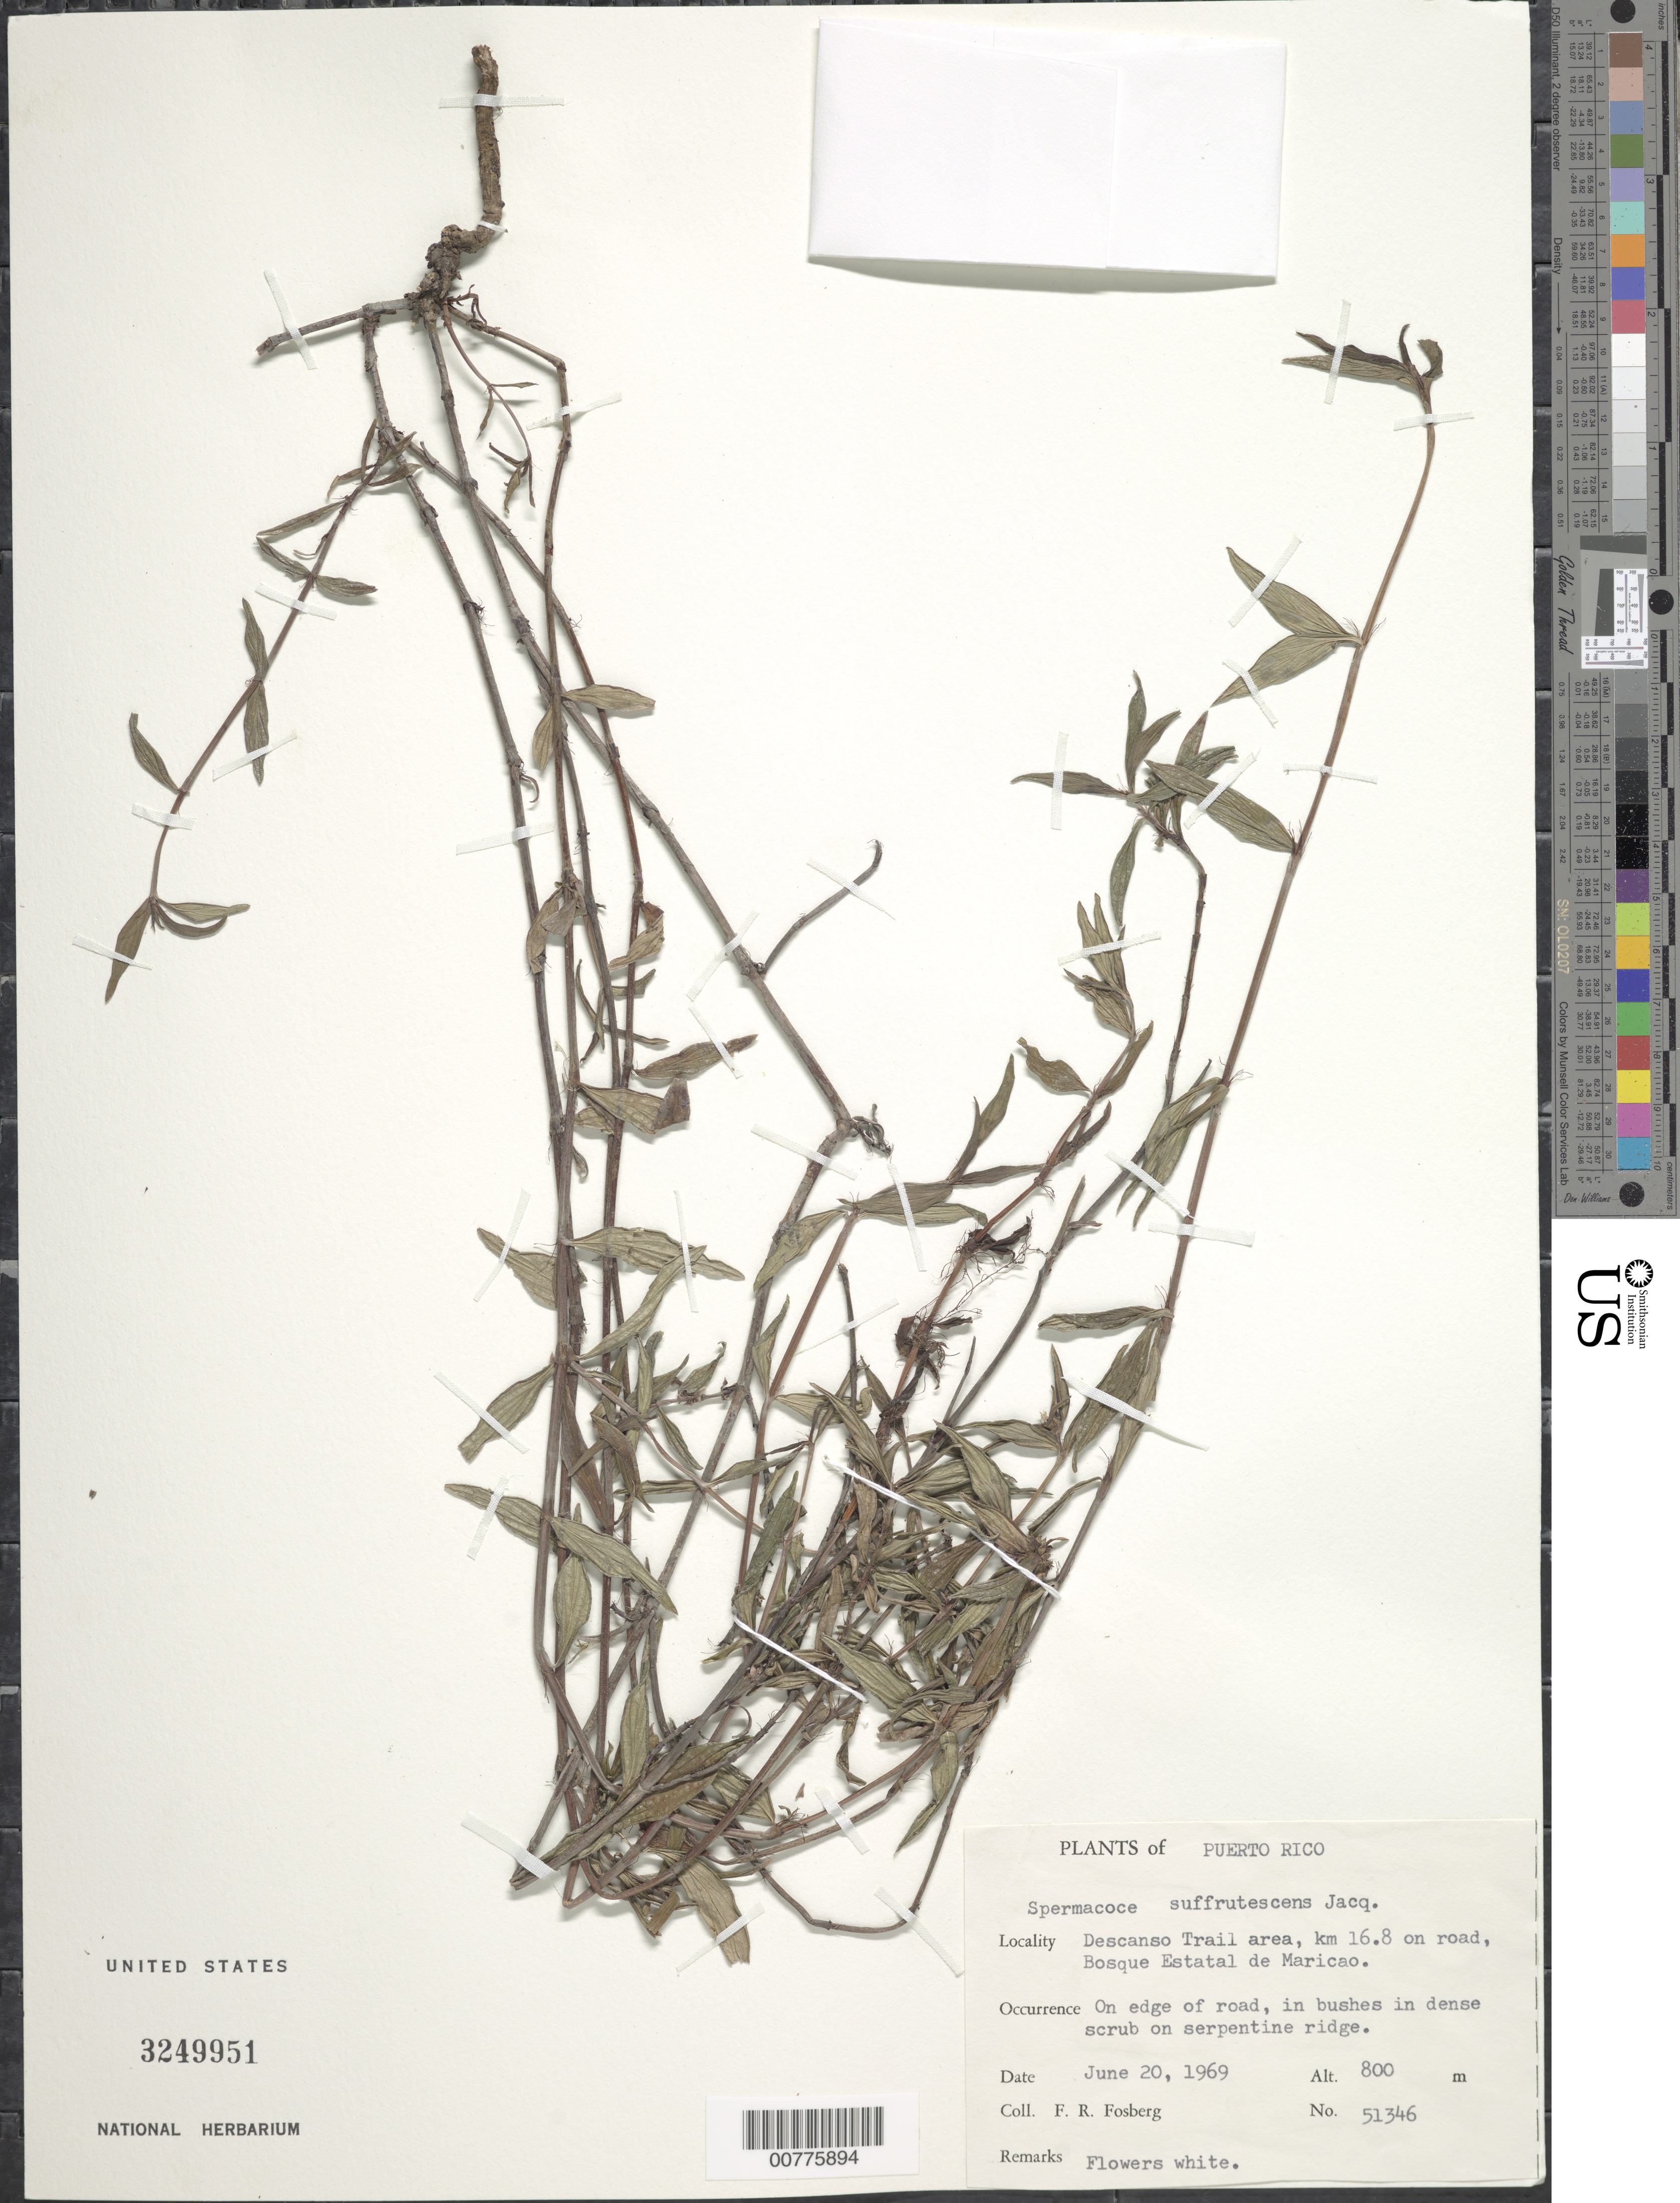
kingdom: Plantae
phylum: Tracheophyta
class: Magnoliopsida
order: Gentianales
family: Rubiaceae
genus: Spermacoce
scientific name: Spermacoce remota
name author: Lam.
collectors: F. R. Fosberg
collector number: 51346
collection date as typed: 20 Jun 1969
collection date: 1969-06-20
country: Puerto Rico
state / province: Maricao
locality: Descanso Trail area, km 16.8 on road, Bosque Estatal de Maricao. On edge of road, in bushes in dense scrub on serpentine ridge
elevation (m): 800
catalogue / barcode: US 3249951